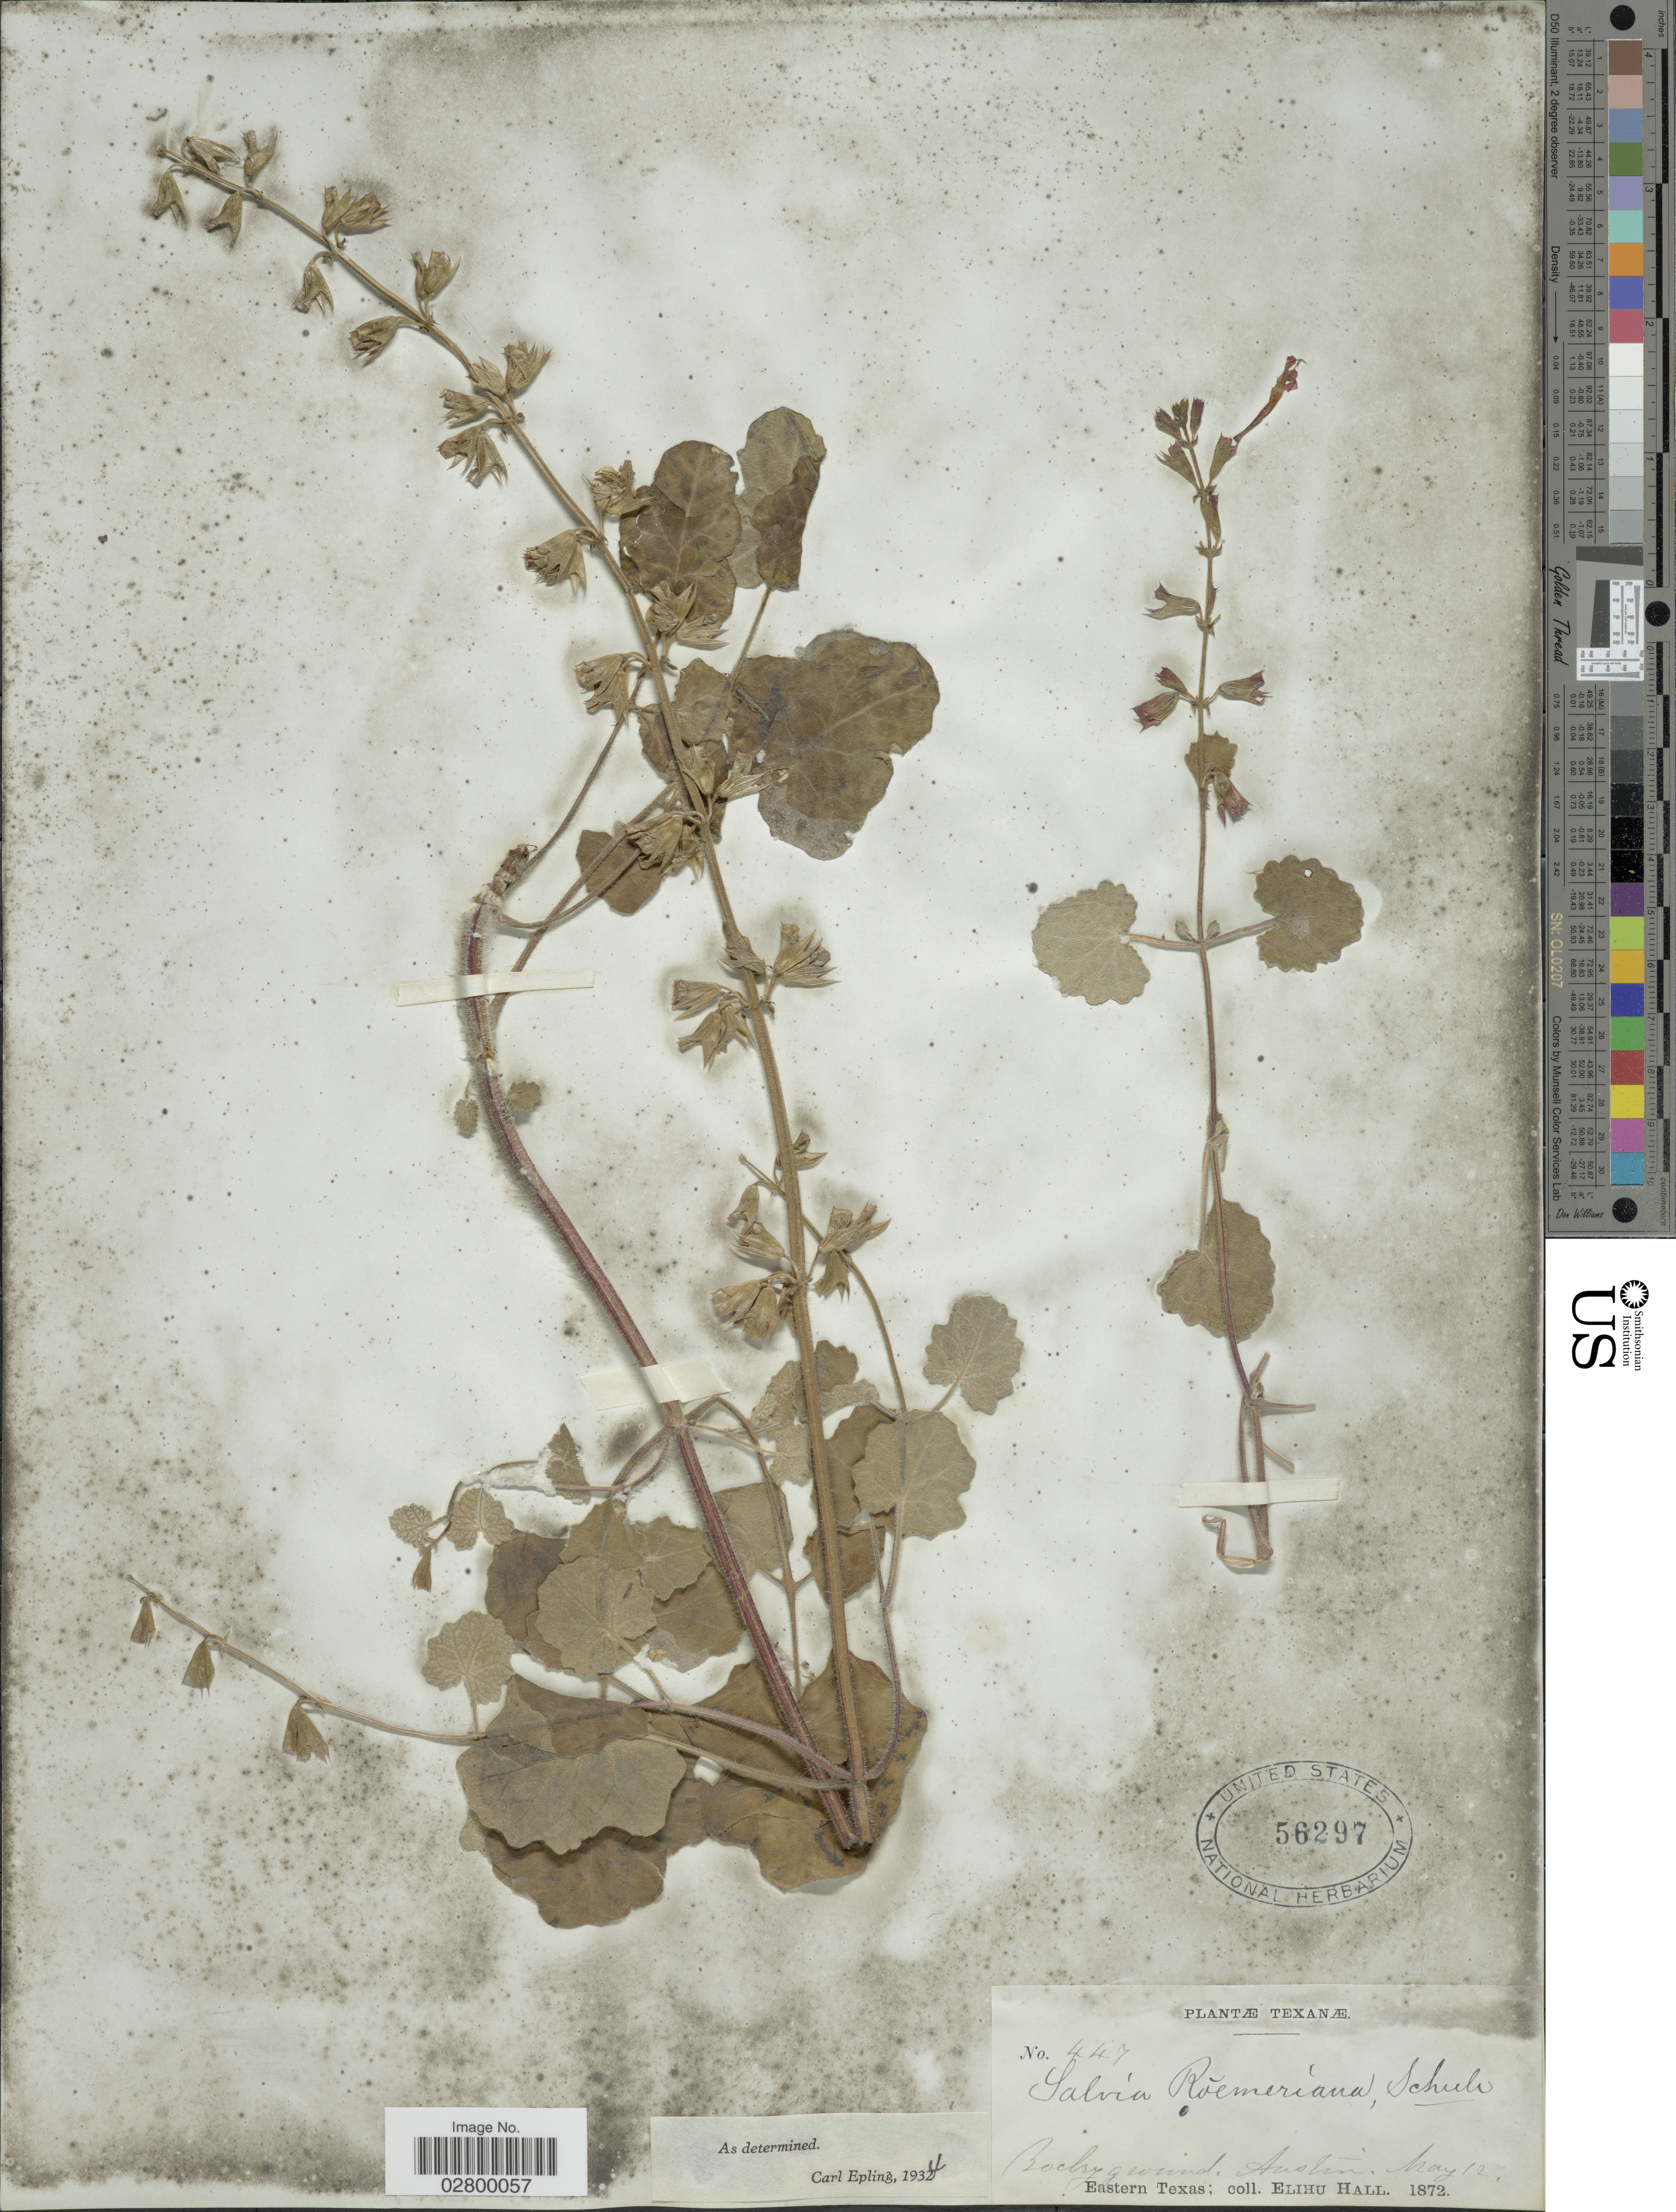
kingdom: Plantae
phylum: Tracheophyta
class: Magnoliopsida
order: Lamiales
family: Lamiaceae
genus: Salvia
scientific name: Salvia roemeriana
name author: Scheele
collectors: E. Hall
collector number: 447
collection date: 1872-05-12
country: United States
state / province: Texas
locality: Texanæ. Rocky ground. Austin. Eastern Texas.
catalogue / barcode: US 56297